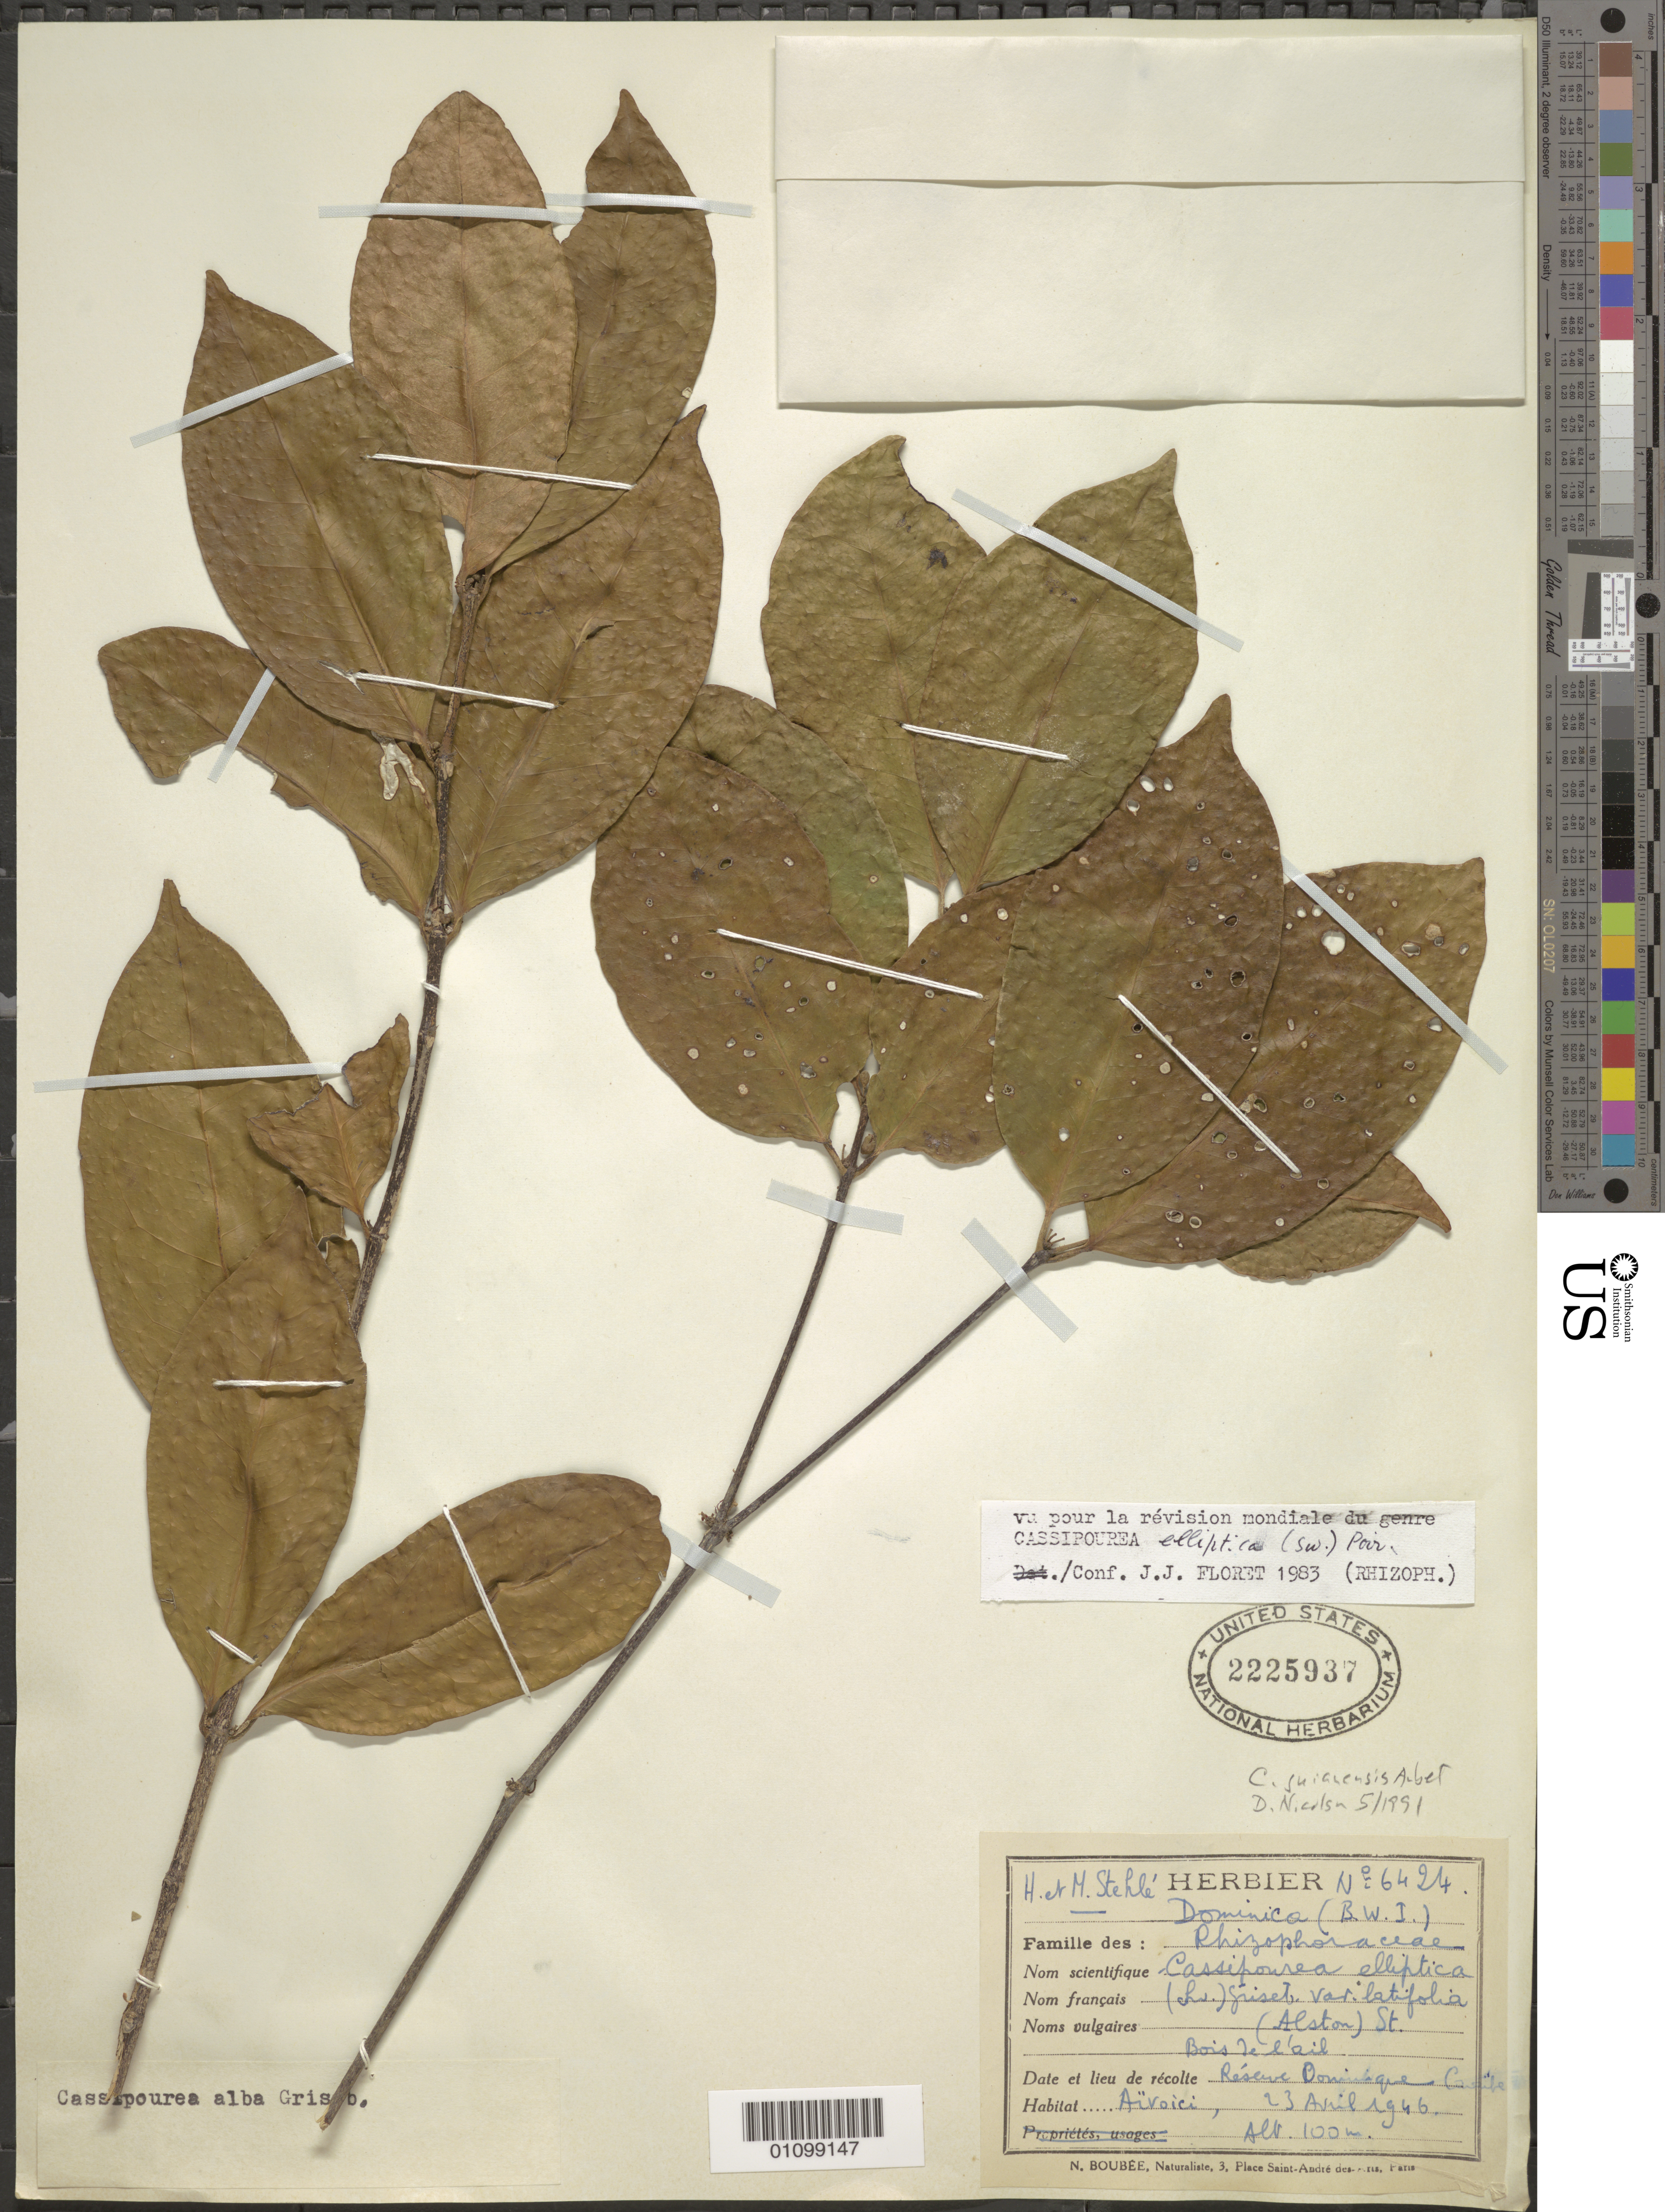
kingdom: Plantae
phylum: Tracheophyta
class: Magnoliopsida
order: Malpighiales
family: Rhizophoraceae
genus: Cassipourea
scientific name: Cassipourea guianensis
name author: Aubl.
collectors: H. Stehlé & M. Stehlé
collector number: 6424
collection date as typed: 23 Apr 1946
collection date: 1946-04-23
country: Dominica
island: Dominica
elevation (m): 100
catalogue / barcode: US 2225937